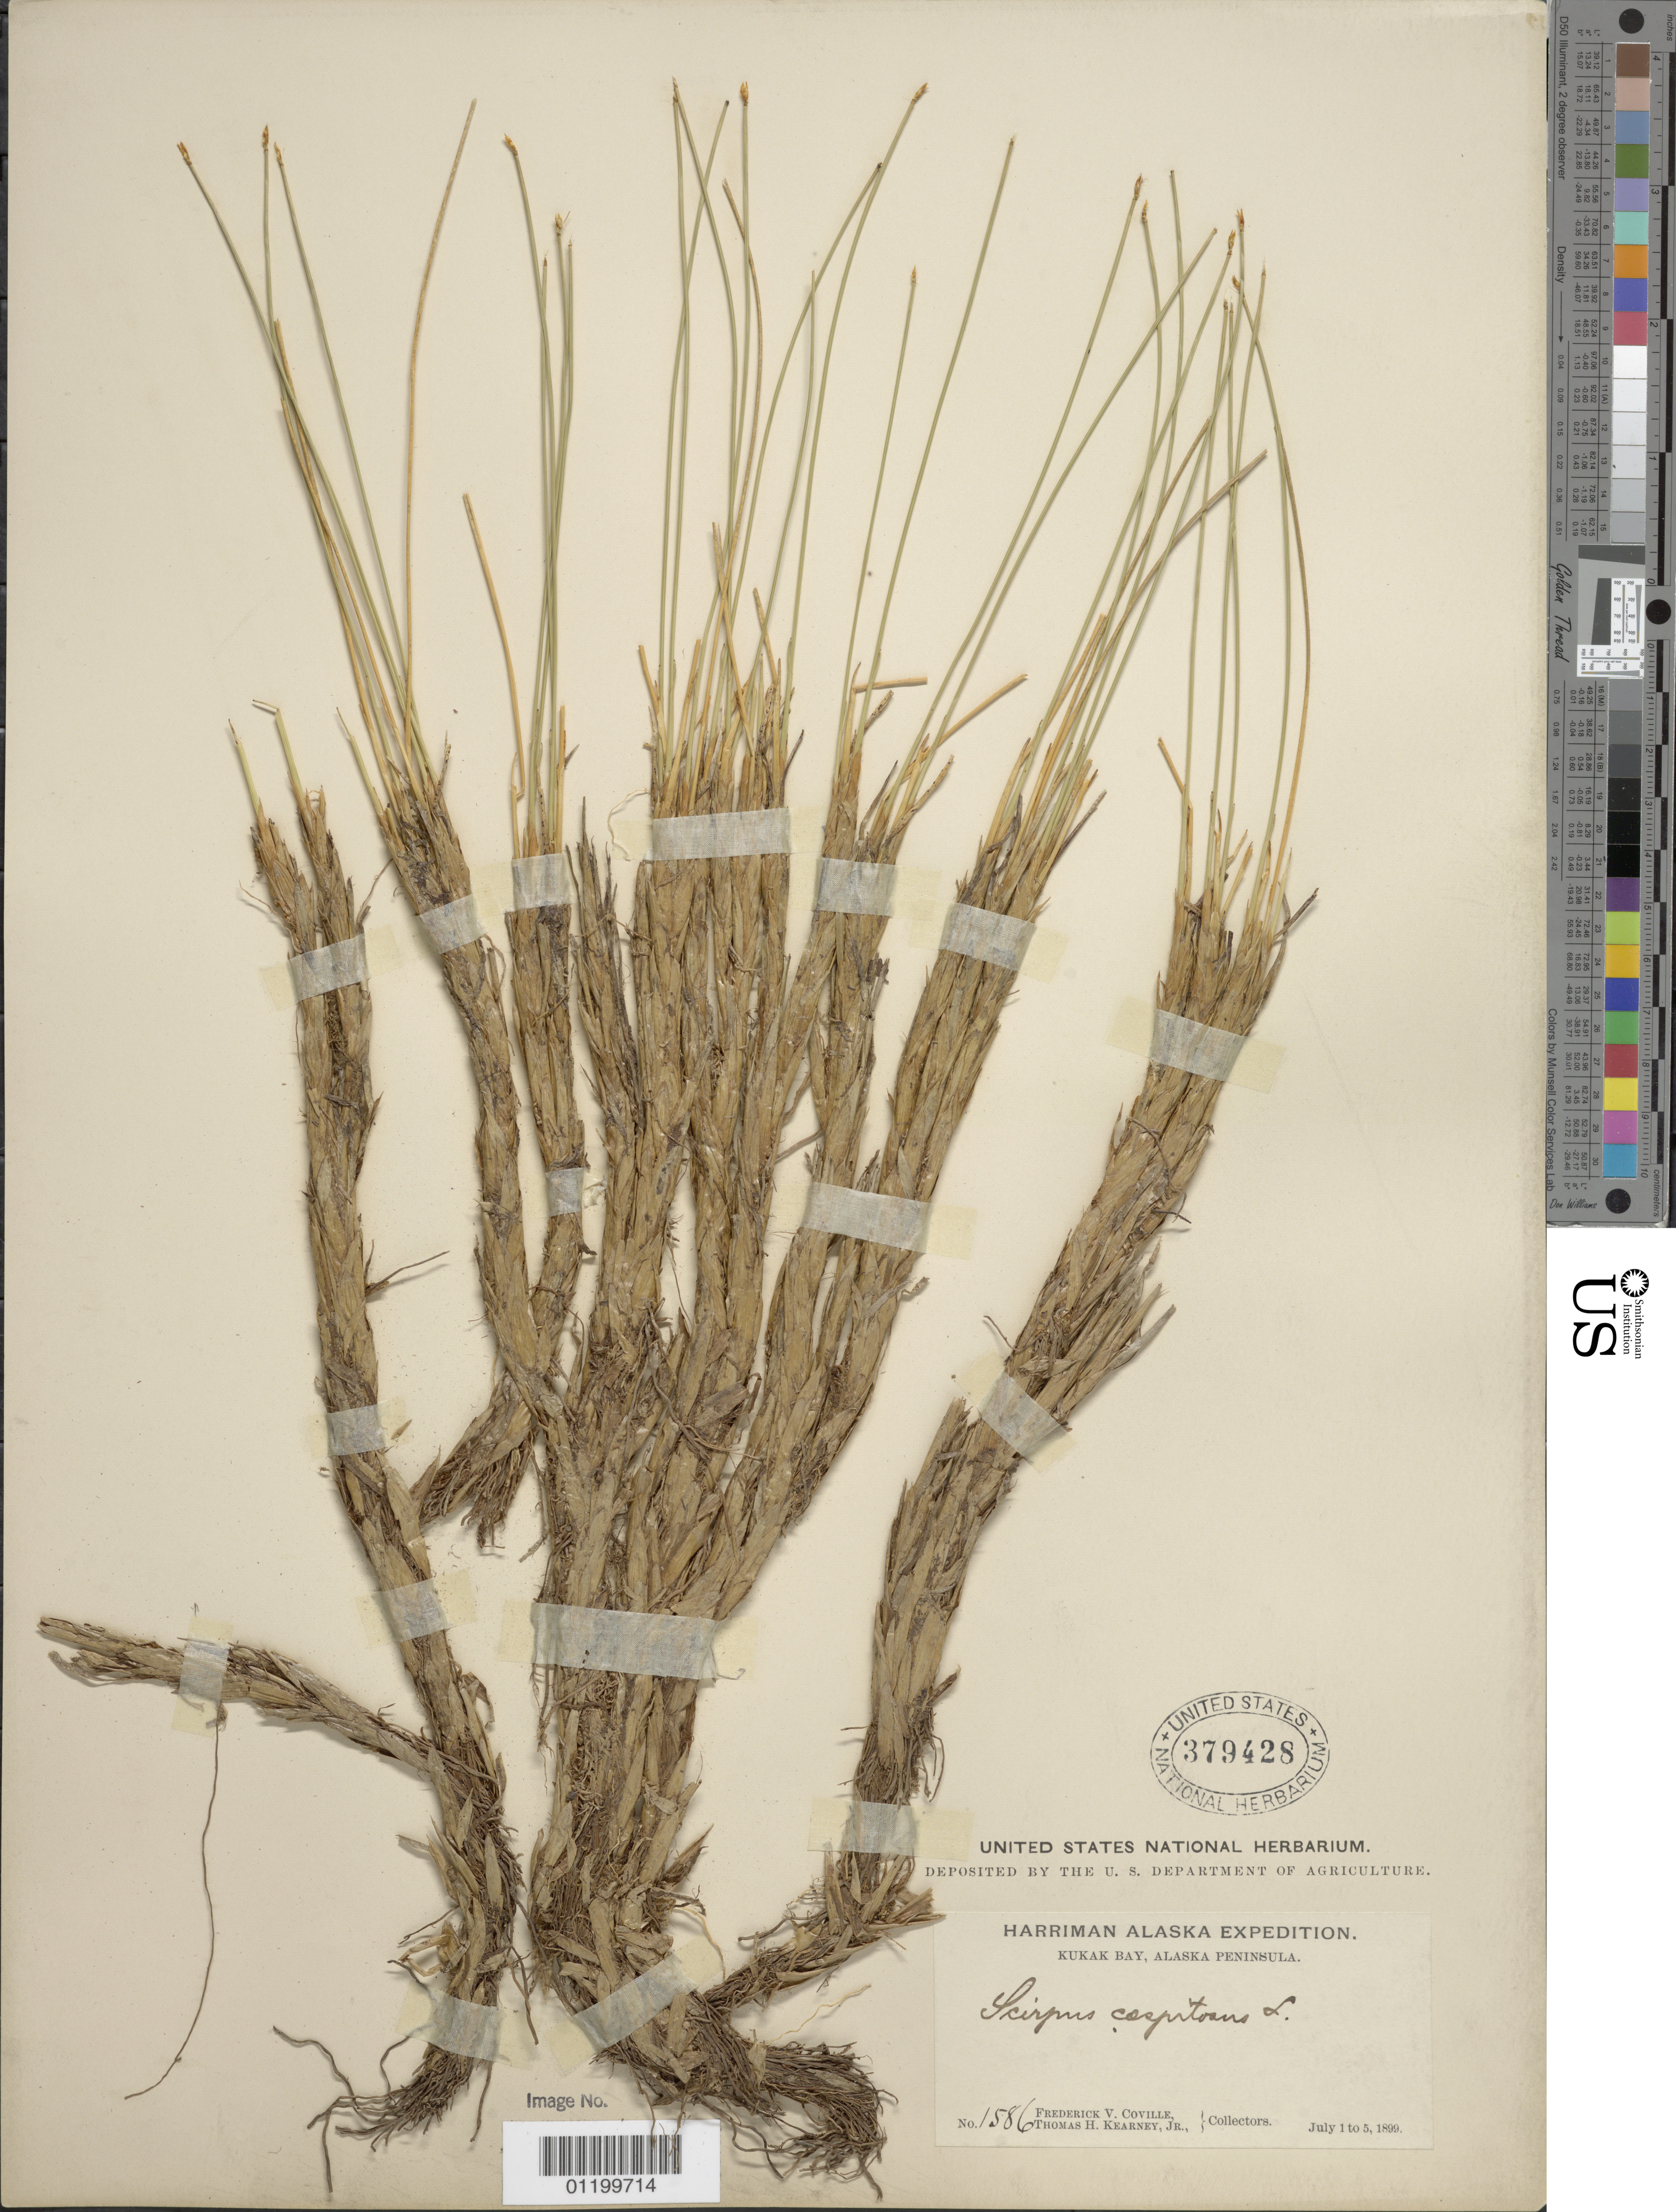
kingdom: Plantae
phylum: Tracheophyta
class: Liliopsida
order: Poales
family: Cyperaceae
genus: Trichophorum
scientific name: Trichophorum cespitosum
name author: (L.) Hartm.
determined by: Strong, Mark T., (BOT), Smithsonian Institution - National Museum of Natural History (UNITED STATES)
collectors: F. V. Coville & T. H. Kearney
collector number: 1586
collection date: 1899-07-01/1899-07-05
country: United States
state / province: Alaska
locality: Kukak Bay, Alaska Peninsula.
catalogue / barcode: US 379428